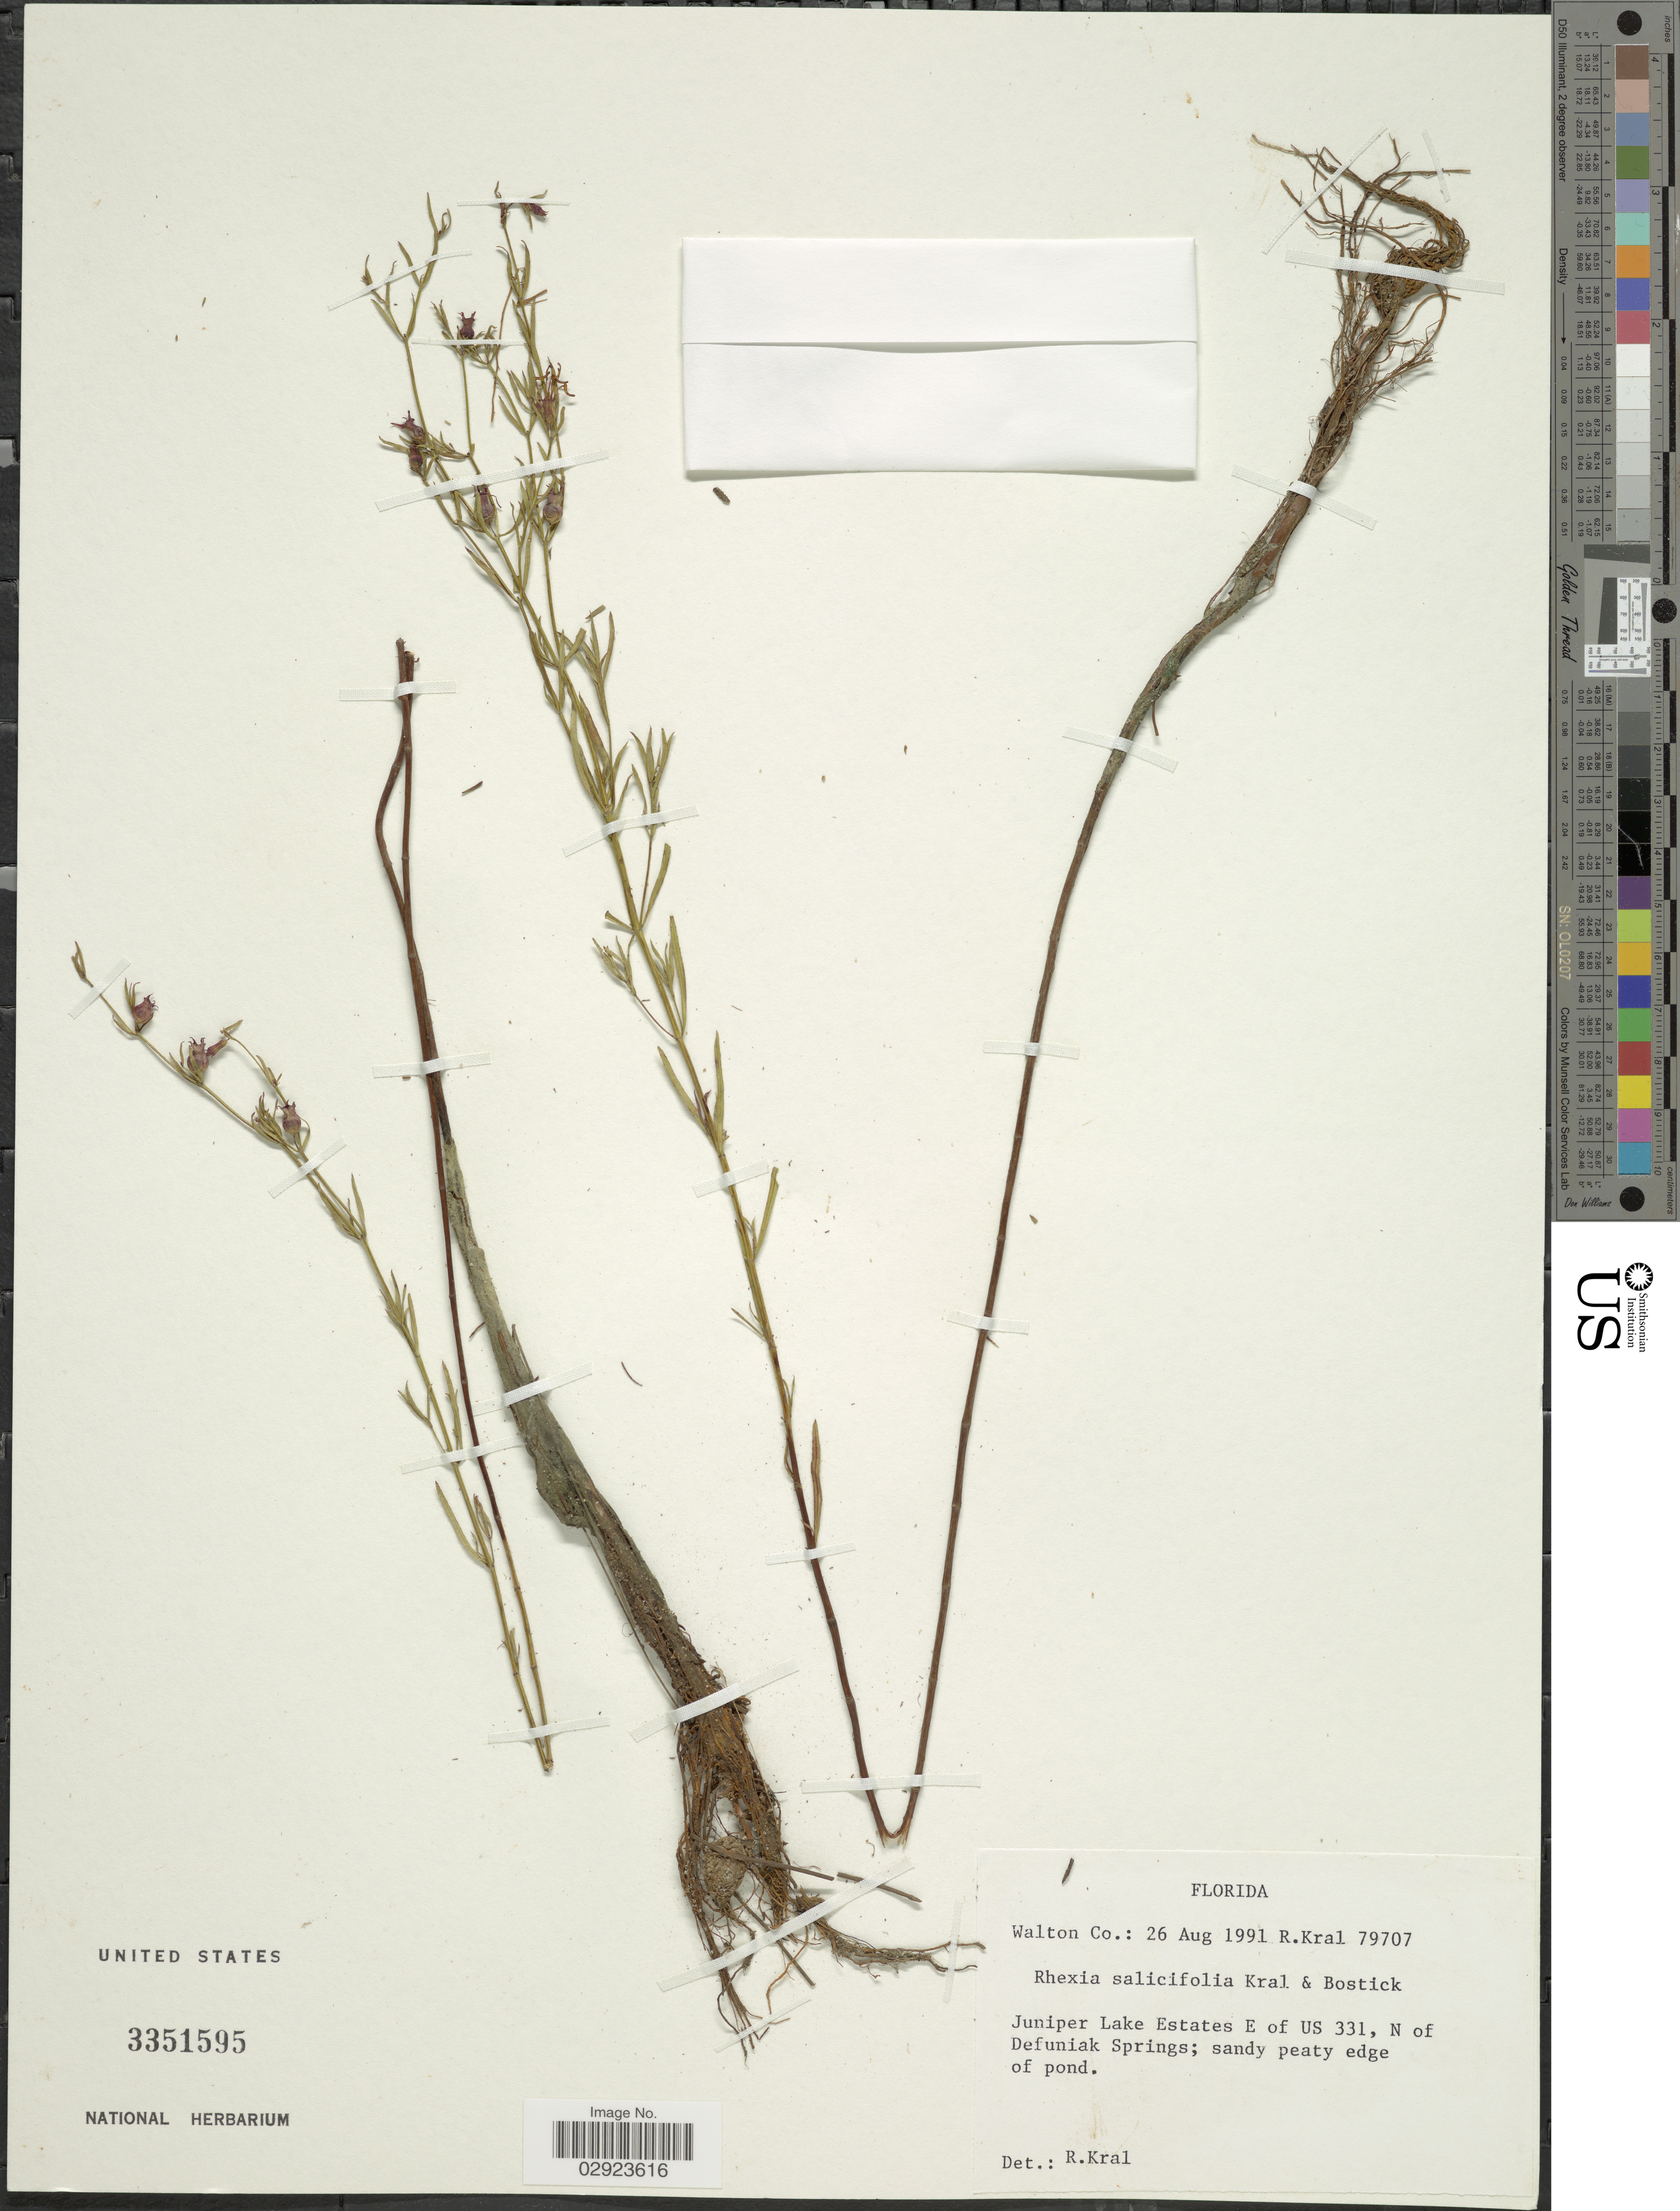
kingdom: Plantae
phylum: Tracheophyta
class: Magnoliopsida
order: Myrtales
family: Melastomataceae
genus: Rhexia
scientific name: Rhexia salicifolia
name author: Kral & Bostick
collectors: R. Kral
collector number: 79707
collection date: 1991-08-26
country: United States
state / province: Florida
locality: Walton Co. Juniper Lake Estates E of US 331, N of Defuniak Springs.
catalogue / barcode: US 3351595